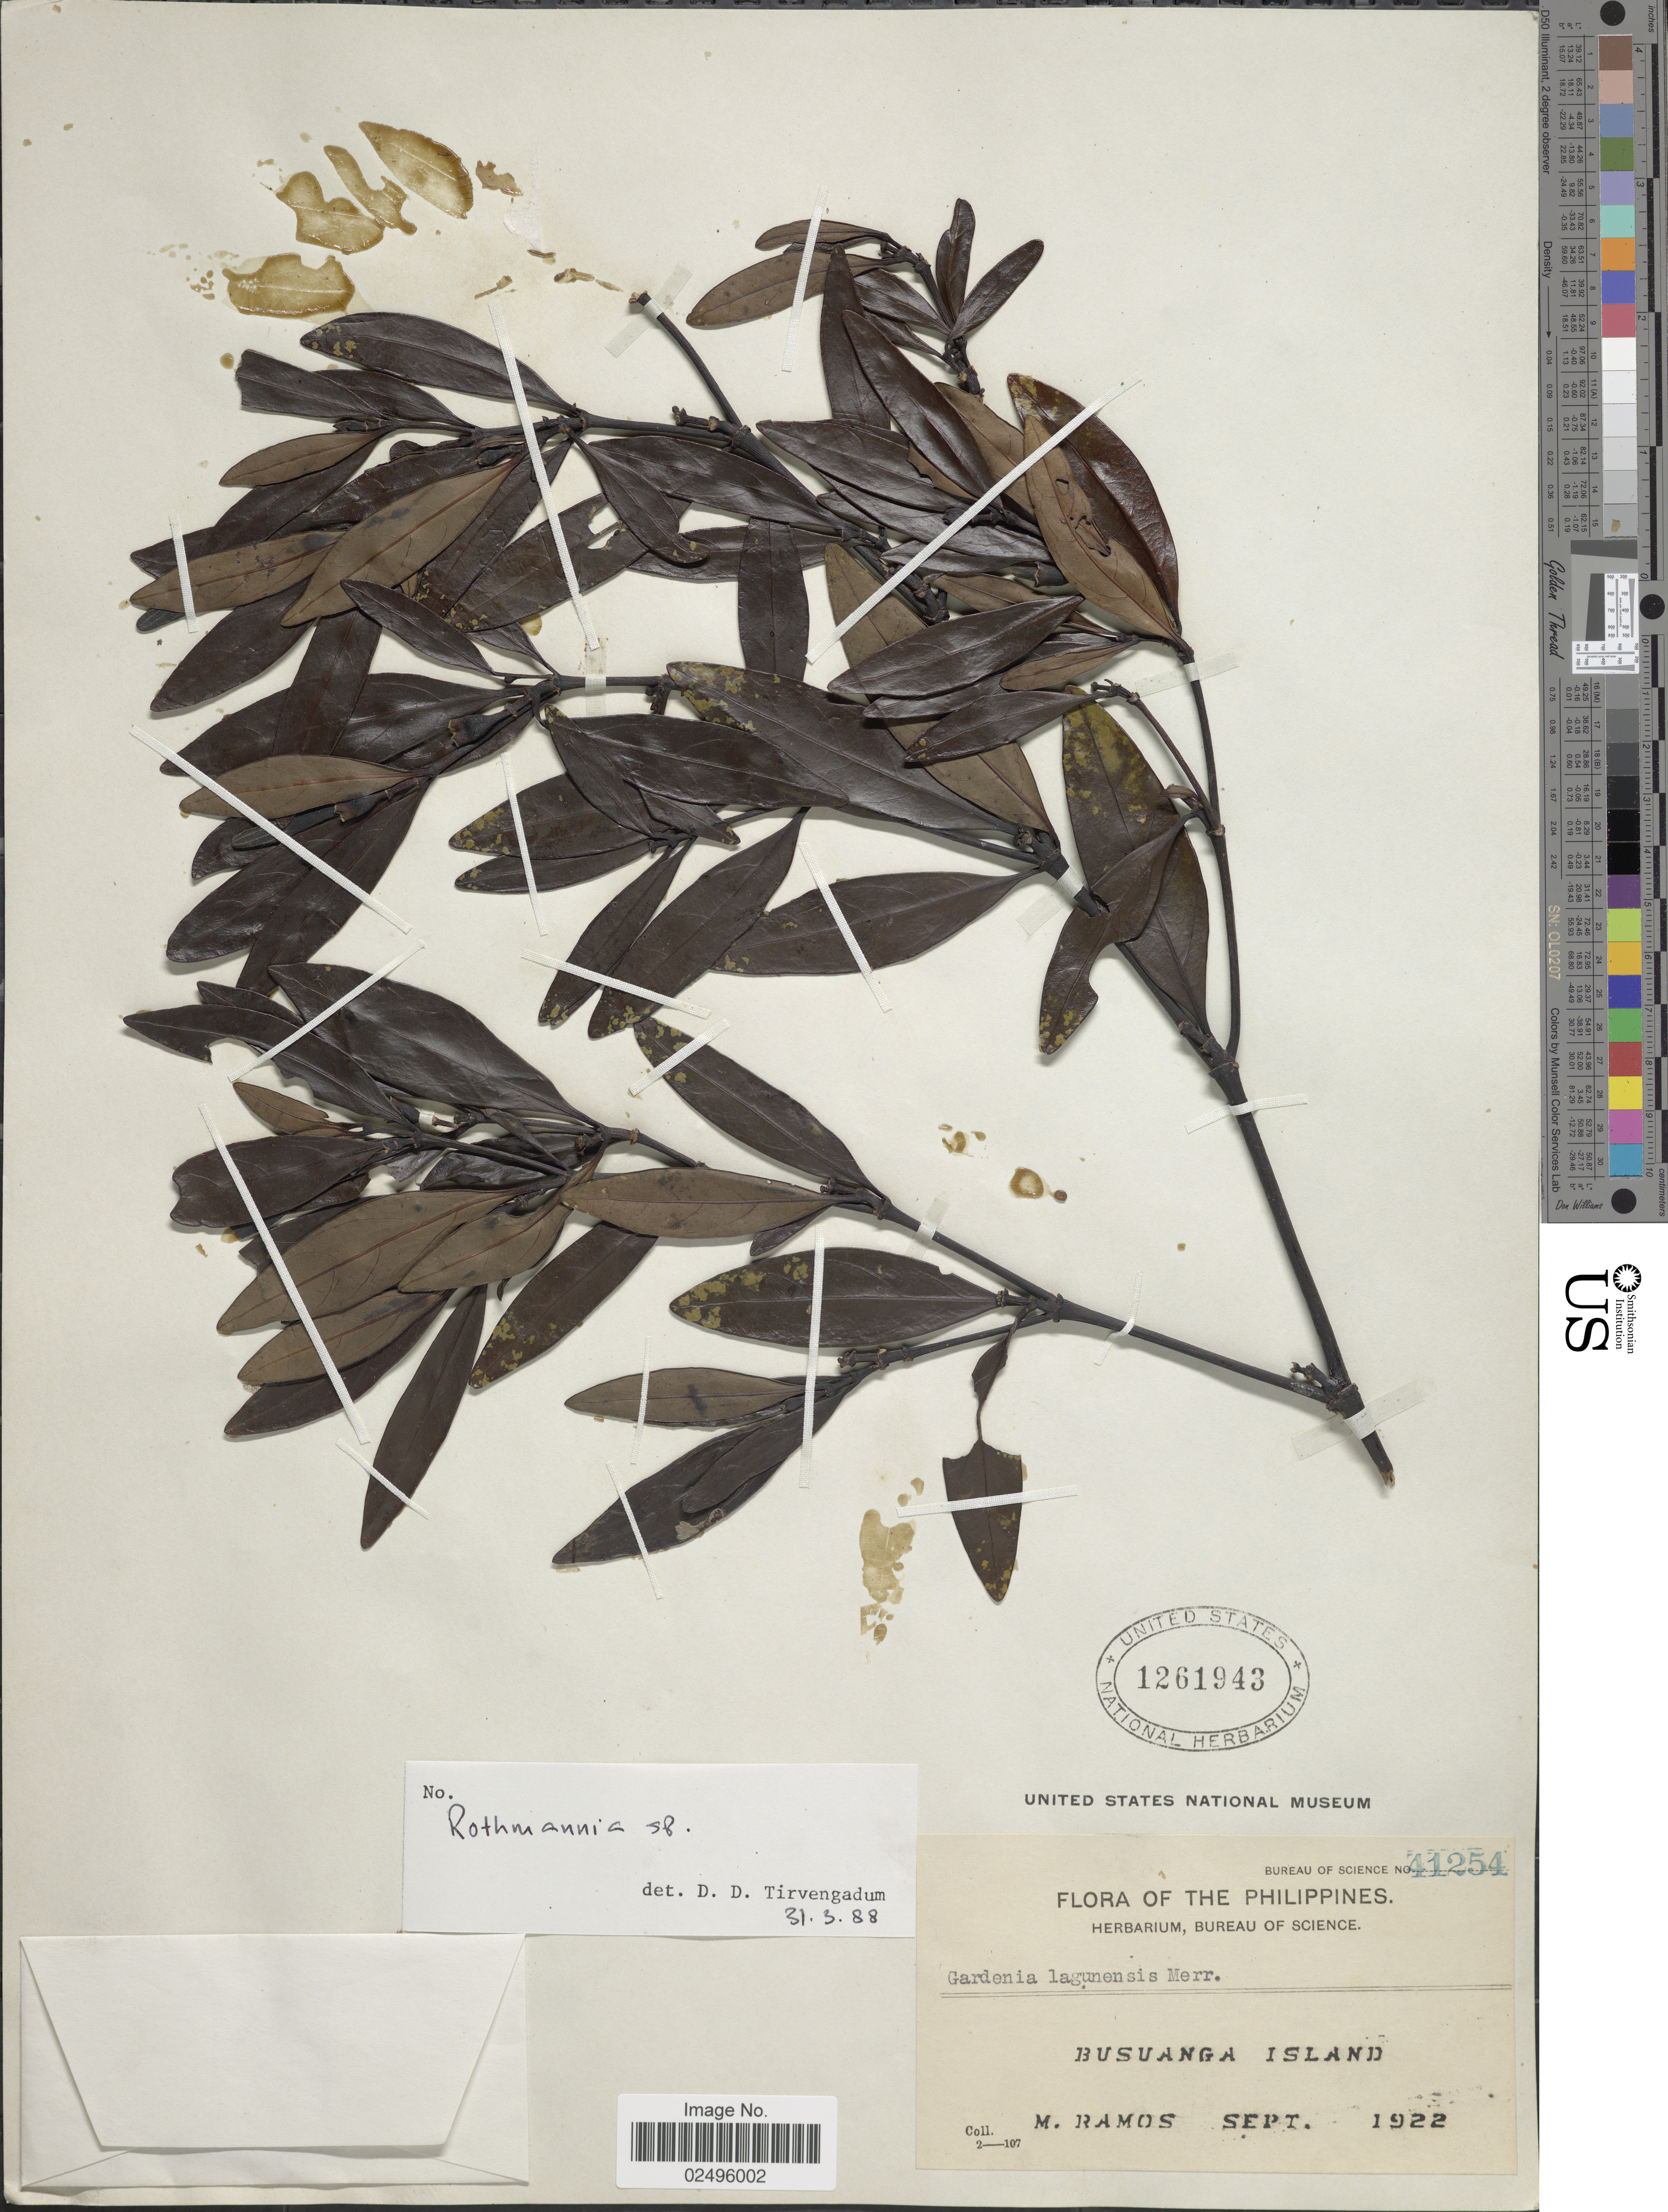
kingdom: Plantae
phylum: Tracheophyta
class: Magnoliopsida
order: Gentianales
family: Rubiaceae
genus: Rothmannia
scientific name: Rothmannia merrillii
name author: (Elmer) J.T. Pereira & Ridsdale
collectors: M. Ramos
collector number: Bureau of Science 41254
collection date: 1922-09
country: Philippines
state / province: Mimaropa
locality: Busuanga Island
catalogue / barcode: US 1261943